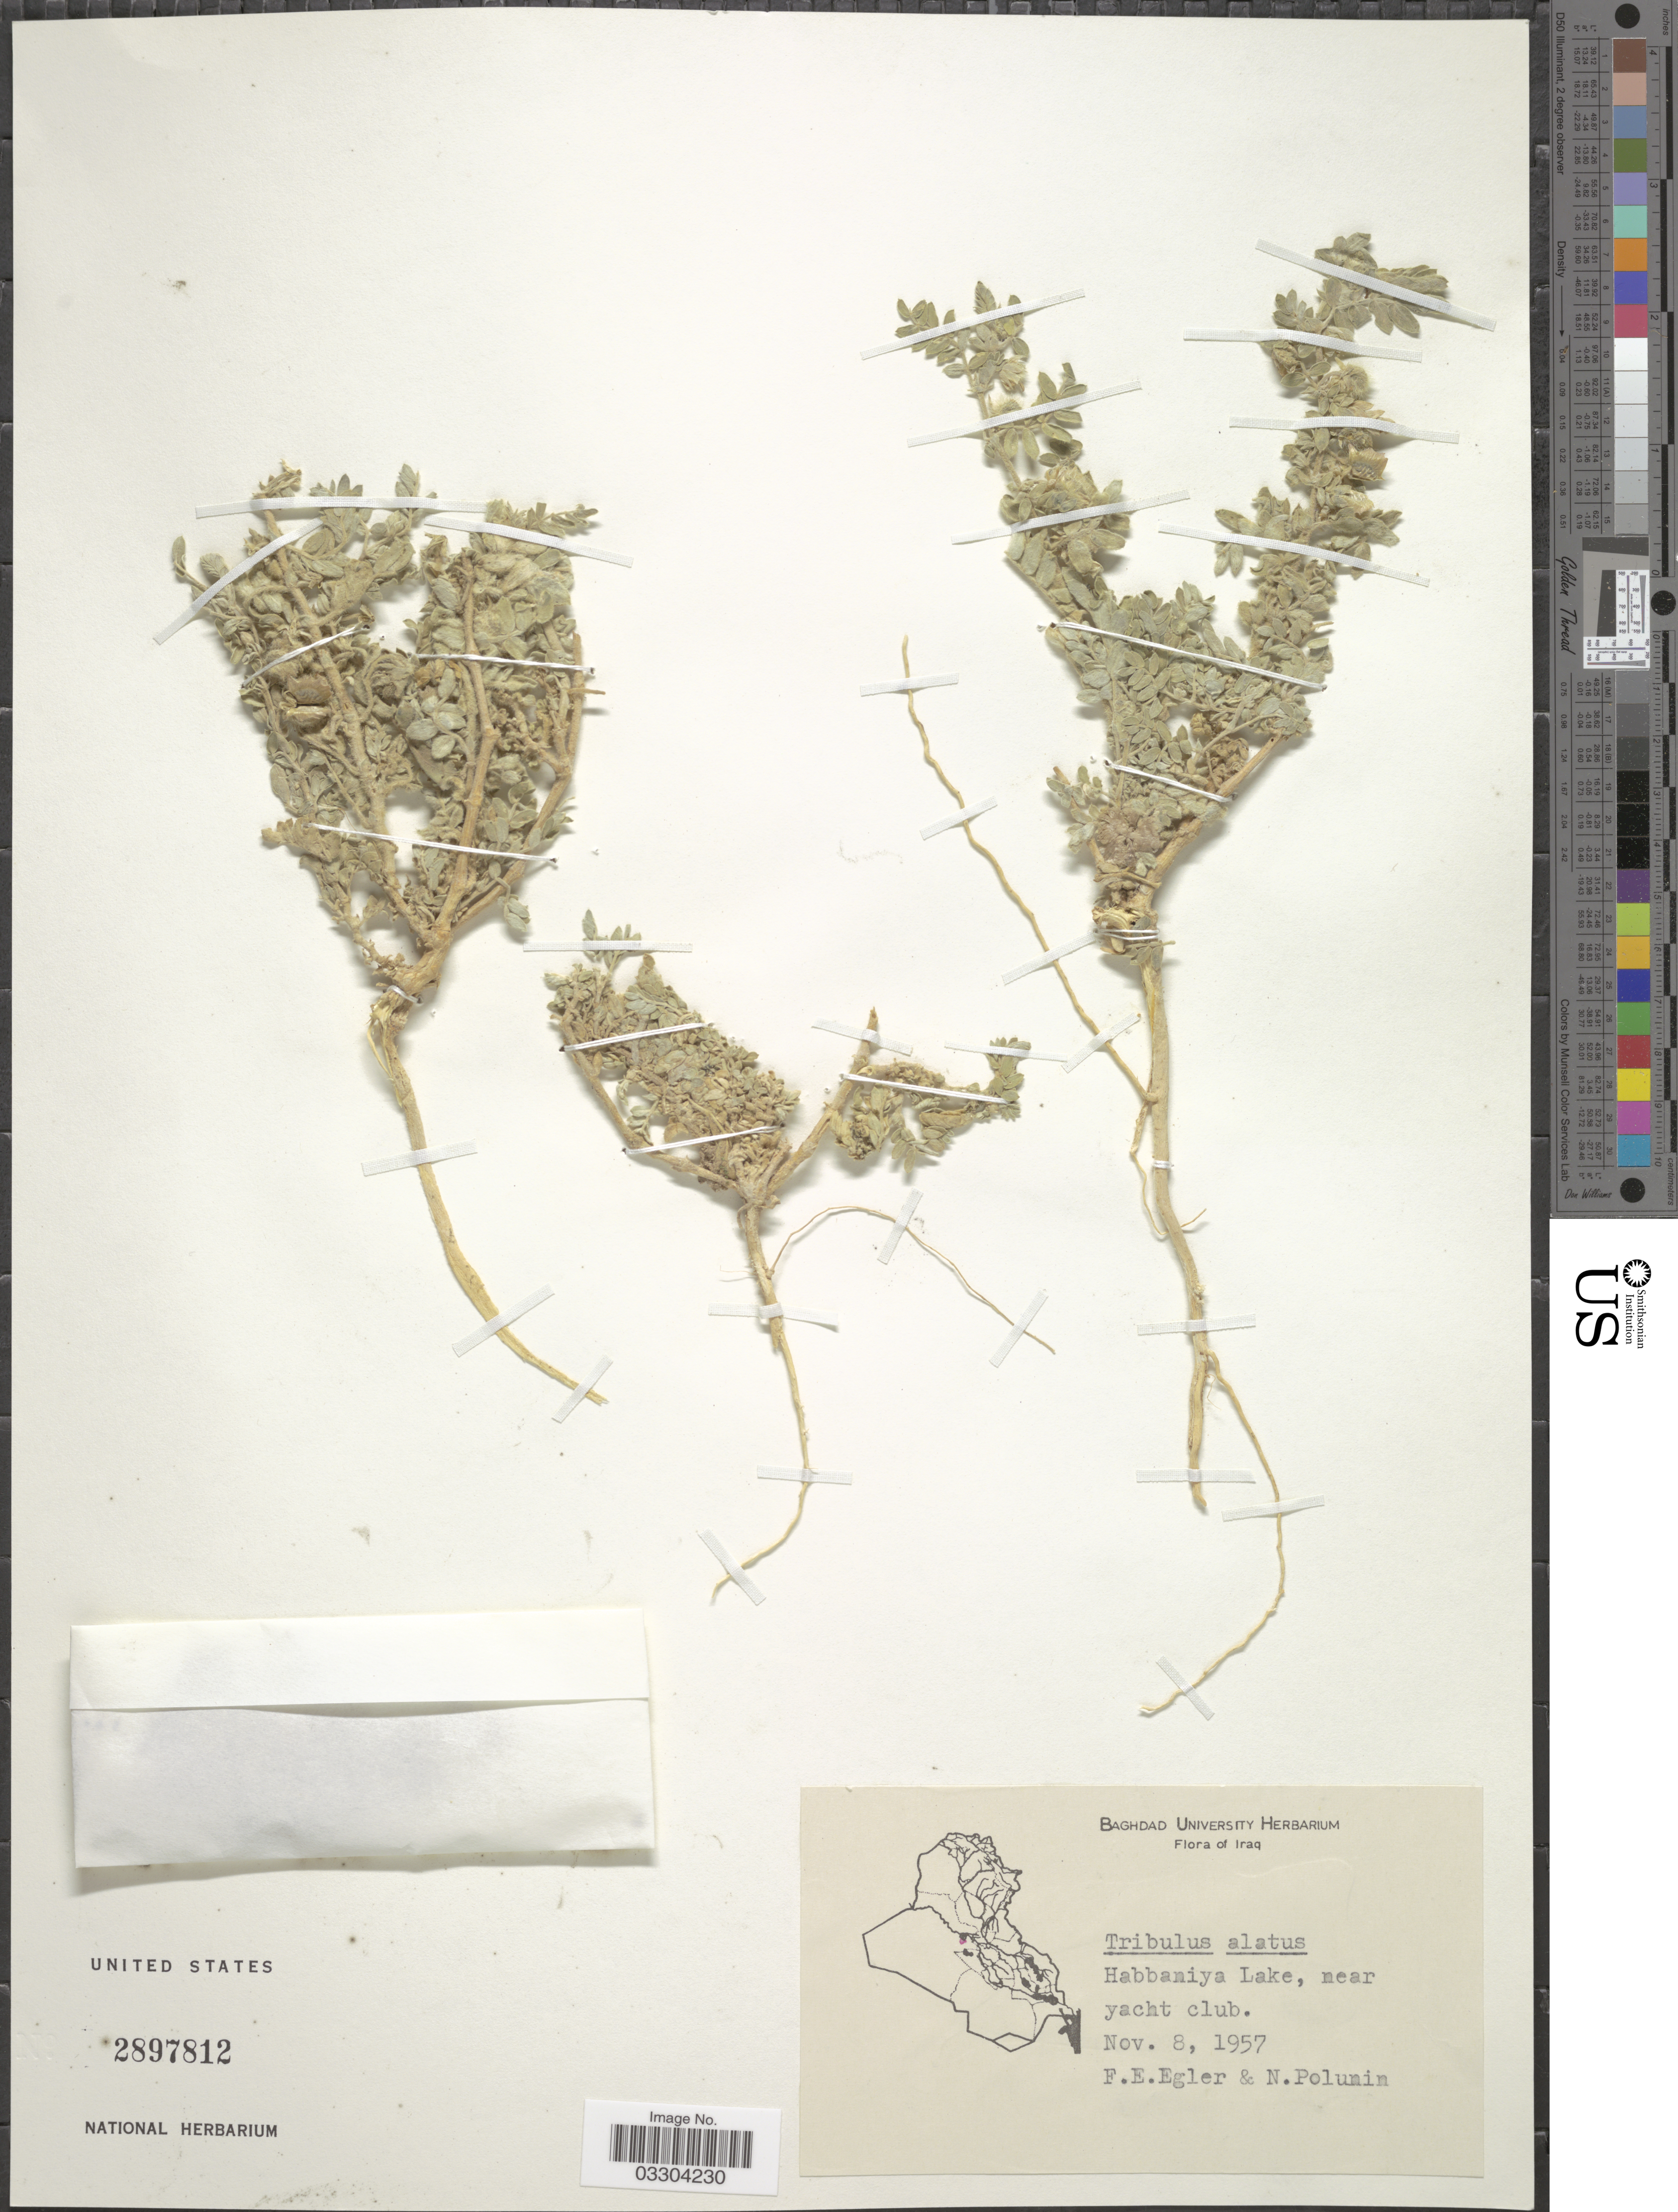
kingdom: Plantae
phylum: Tracheophyta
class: Magnoliopsida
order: Zygophyllales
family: Zygophyllaceae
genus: Tribulus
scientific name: Tribulus alatus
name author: Delile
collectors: F. Egler & N. V. Polunin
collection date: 1957-11-08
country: Iraq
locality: Habbaniya Lake, near yacht club.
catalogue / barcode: US 2897812